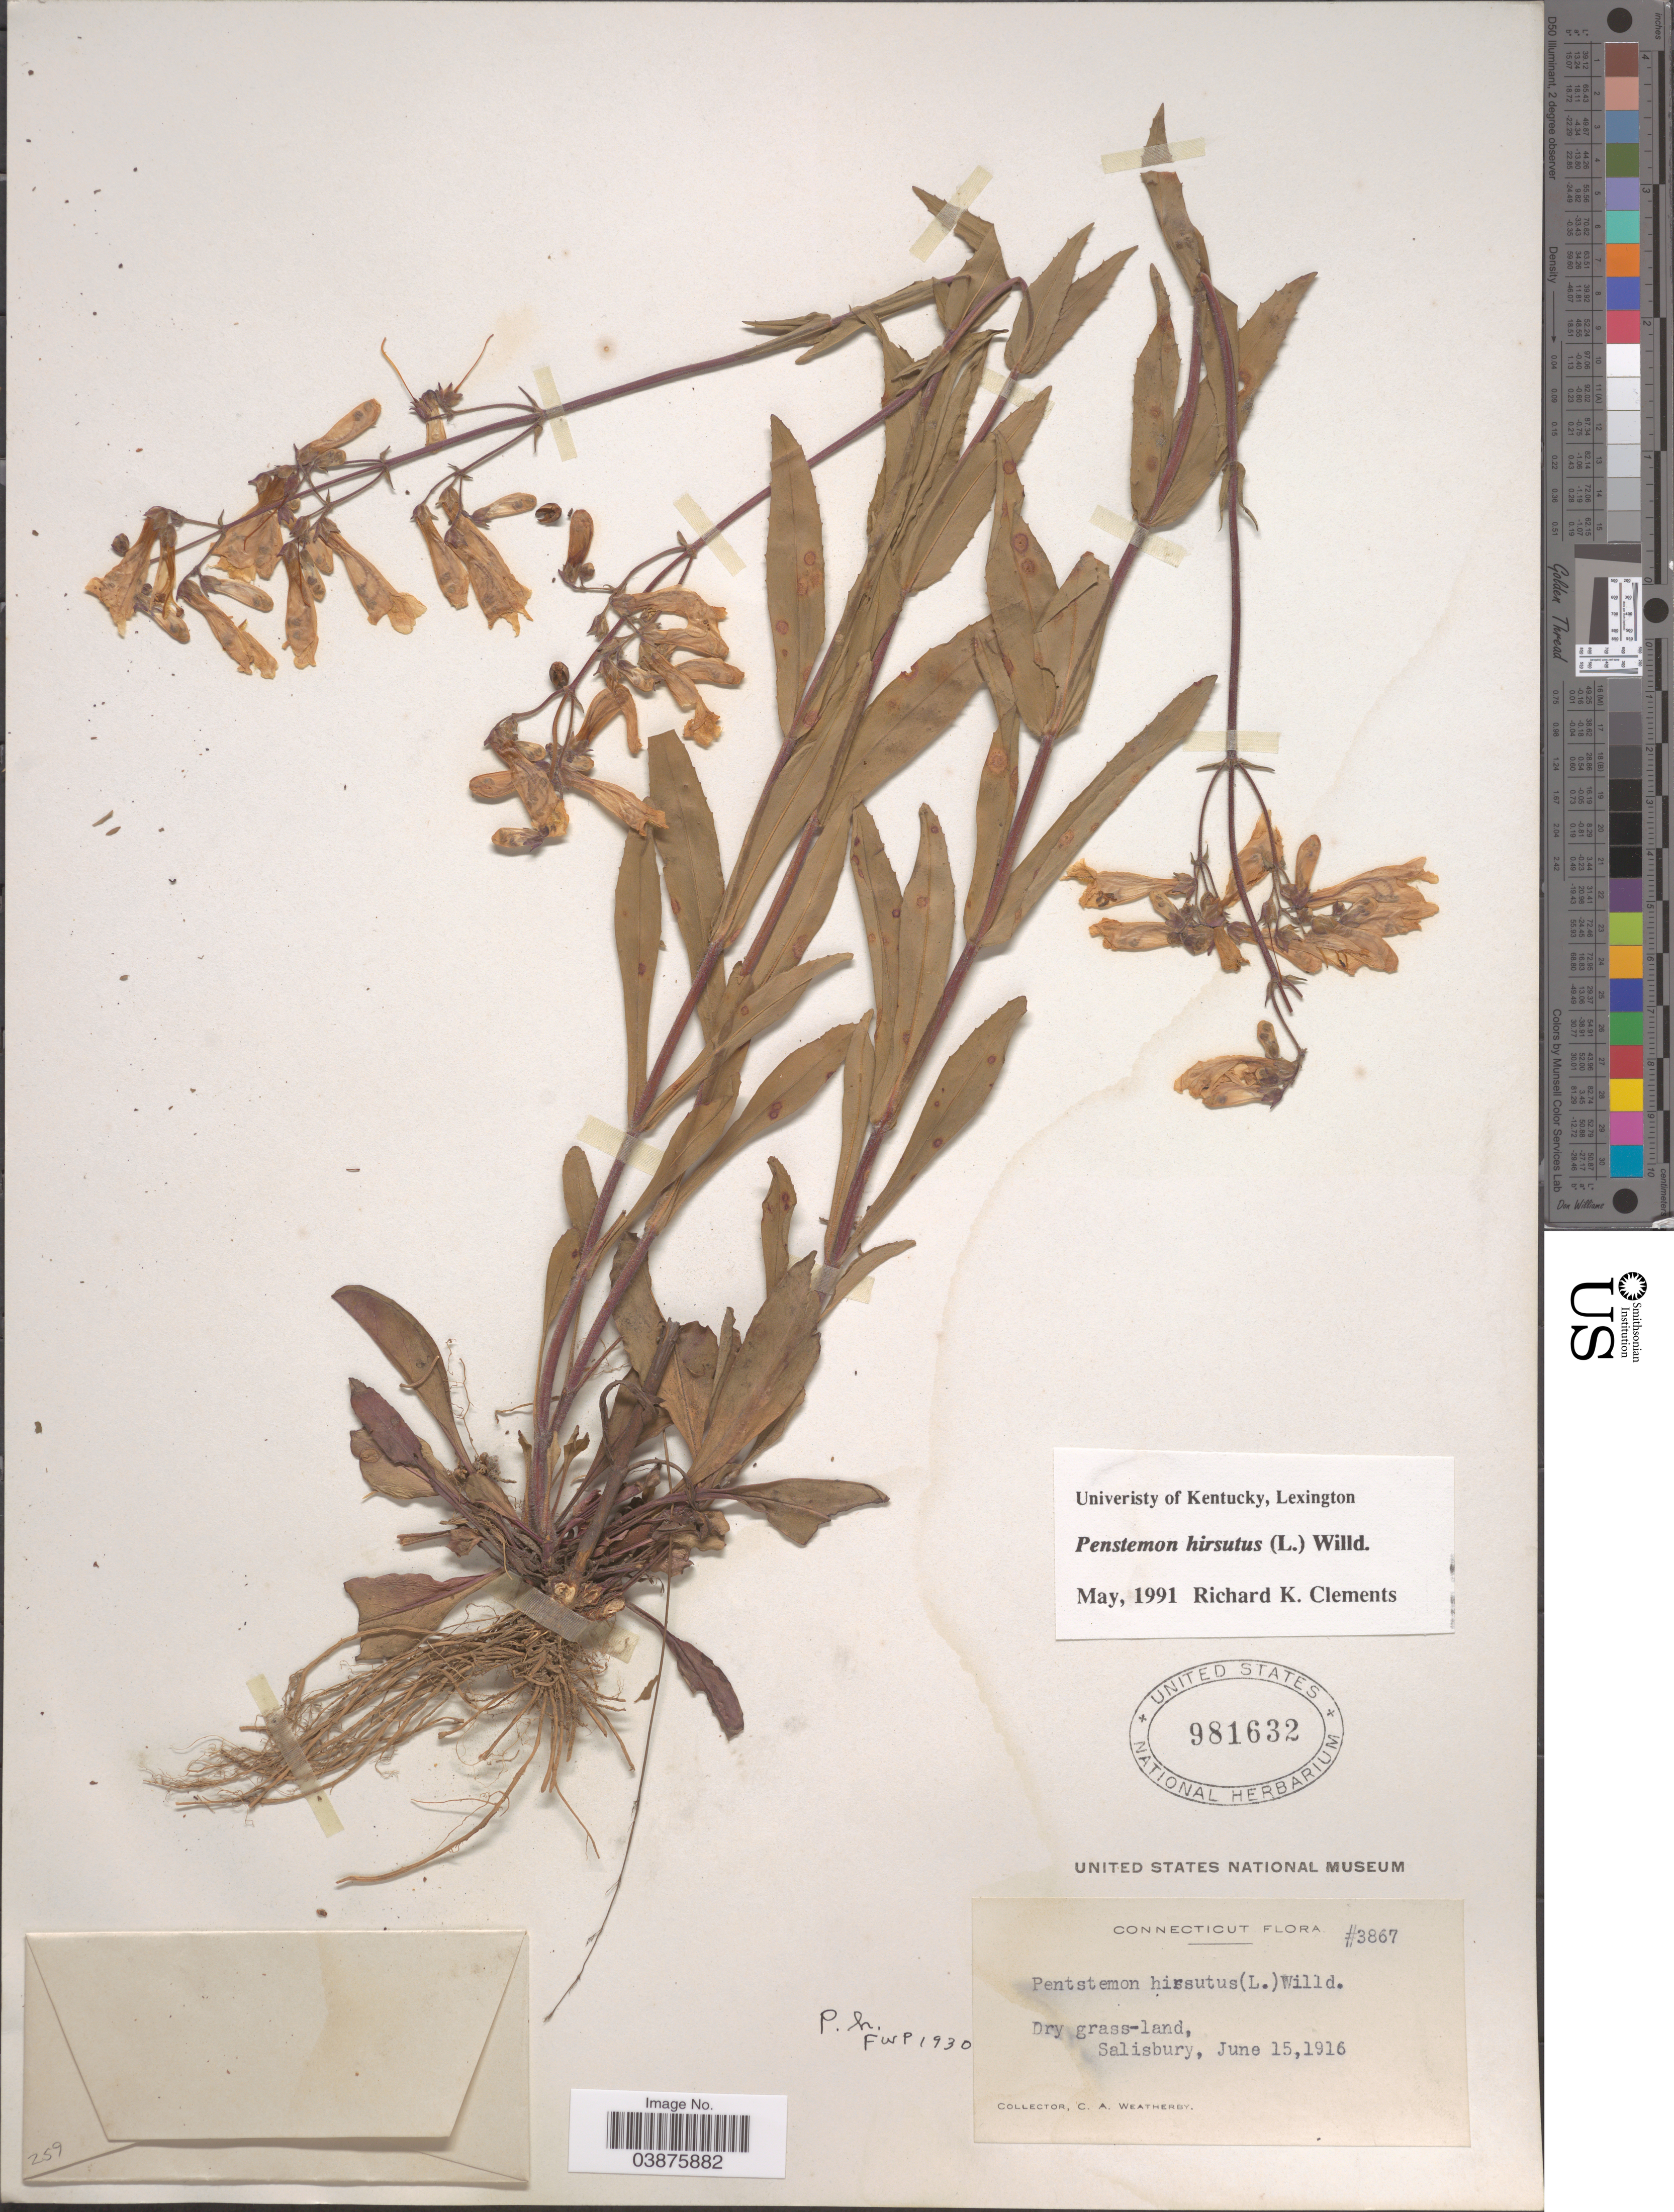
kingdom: Plantae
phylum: Tracheophyta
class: Magnoliopsida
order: Lamiales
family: Plantaginaceae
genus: Penstemon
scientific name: Penstemon hirsutus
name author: (L.) Willd.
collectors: C. A. Weatherby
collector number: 3867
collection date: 1916-06-15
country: United States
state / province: Connecticut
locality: Salisbury.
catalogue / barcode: US 981632